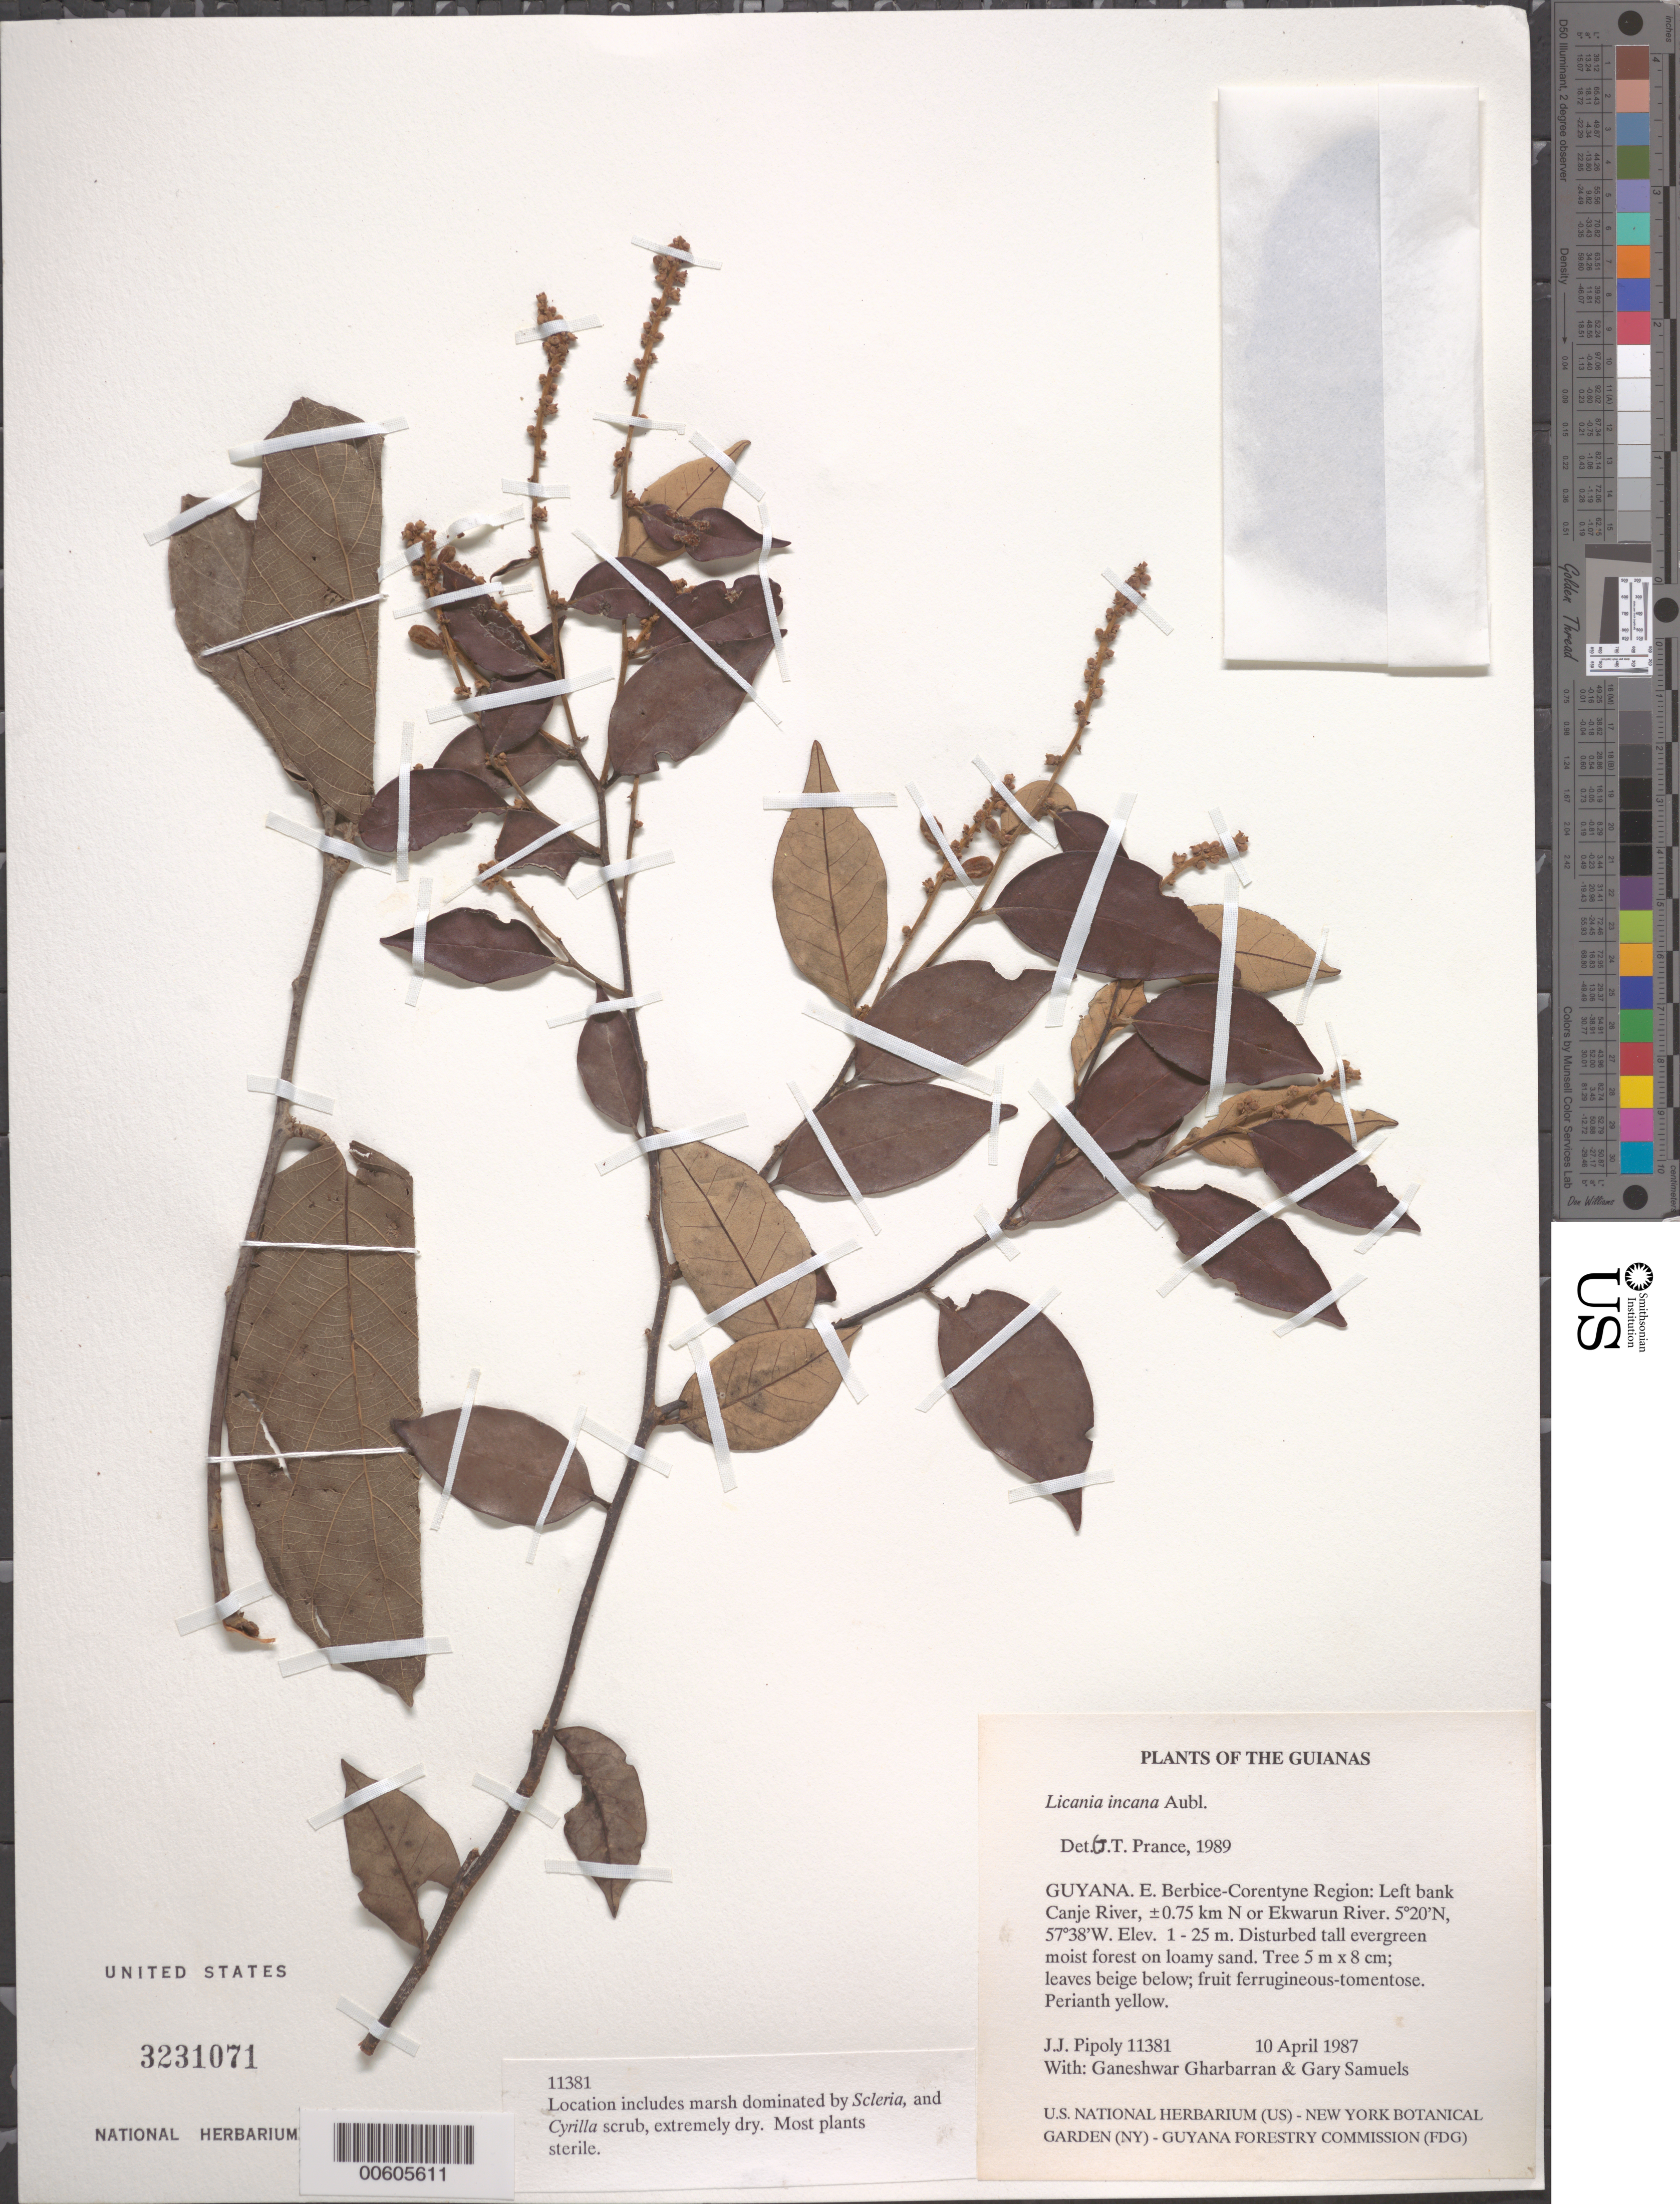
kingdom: Plantae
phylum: Tracheophyta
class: Magnoliopsida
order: Malpighiales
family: Chrysobalanaceae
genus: Licania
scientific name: Licania incana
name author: Aubl.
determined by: Prance, G. T.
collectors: J. J. Pipoly, G. Gharbarran & G. Samuels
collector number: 11381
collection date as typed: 10 April 1987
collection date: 1987-04-10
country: Guyana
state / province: E. Berbice-Corentyne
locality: Canje River, ± 0.75 km N of Ekwarun River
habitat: Disturbed tall evergreen moist forest on loamy sand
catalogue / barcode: US 3231071